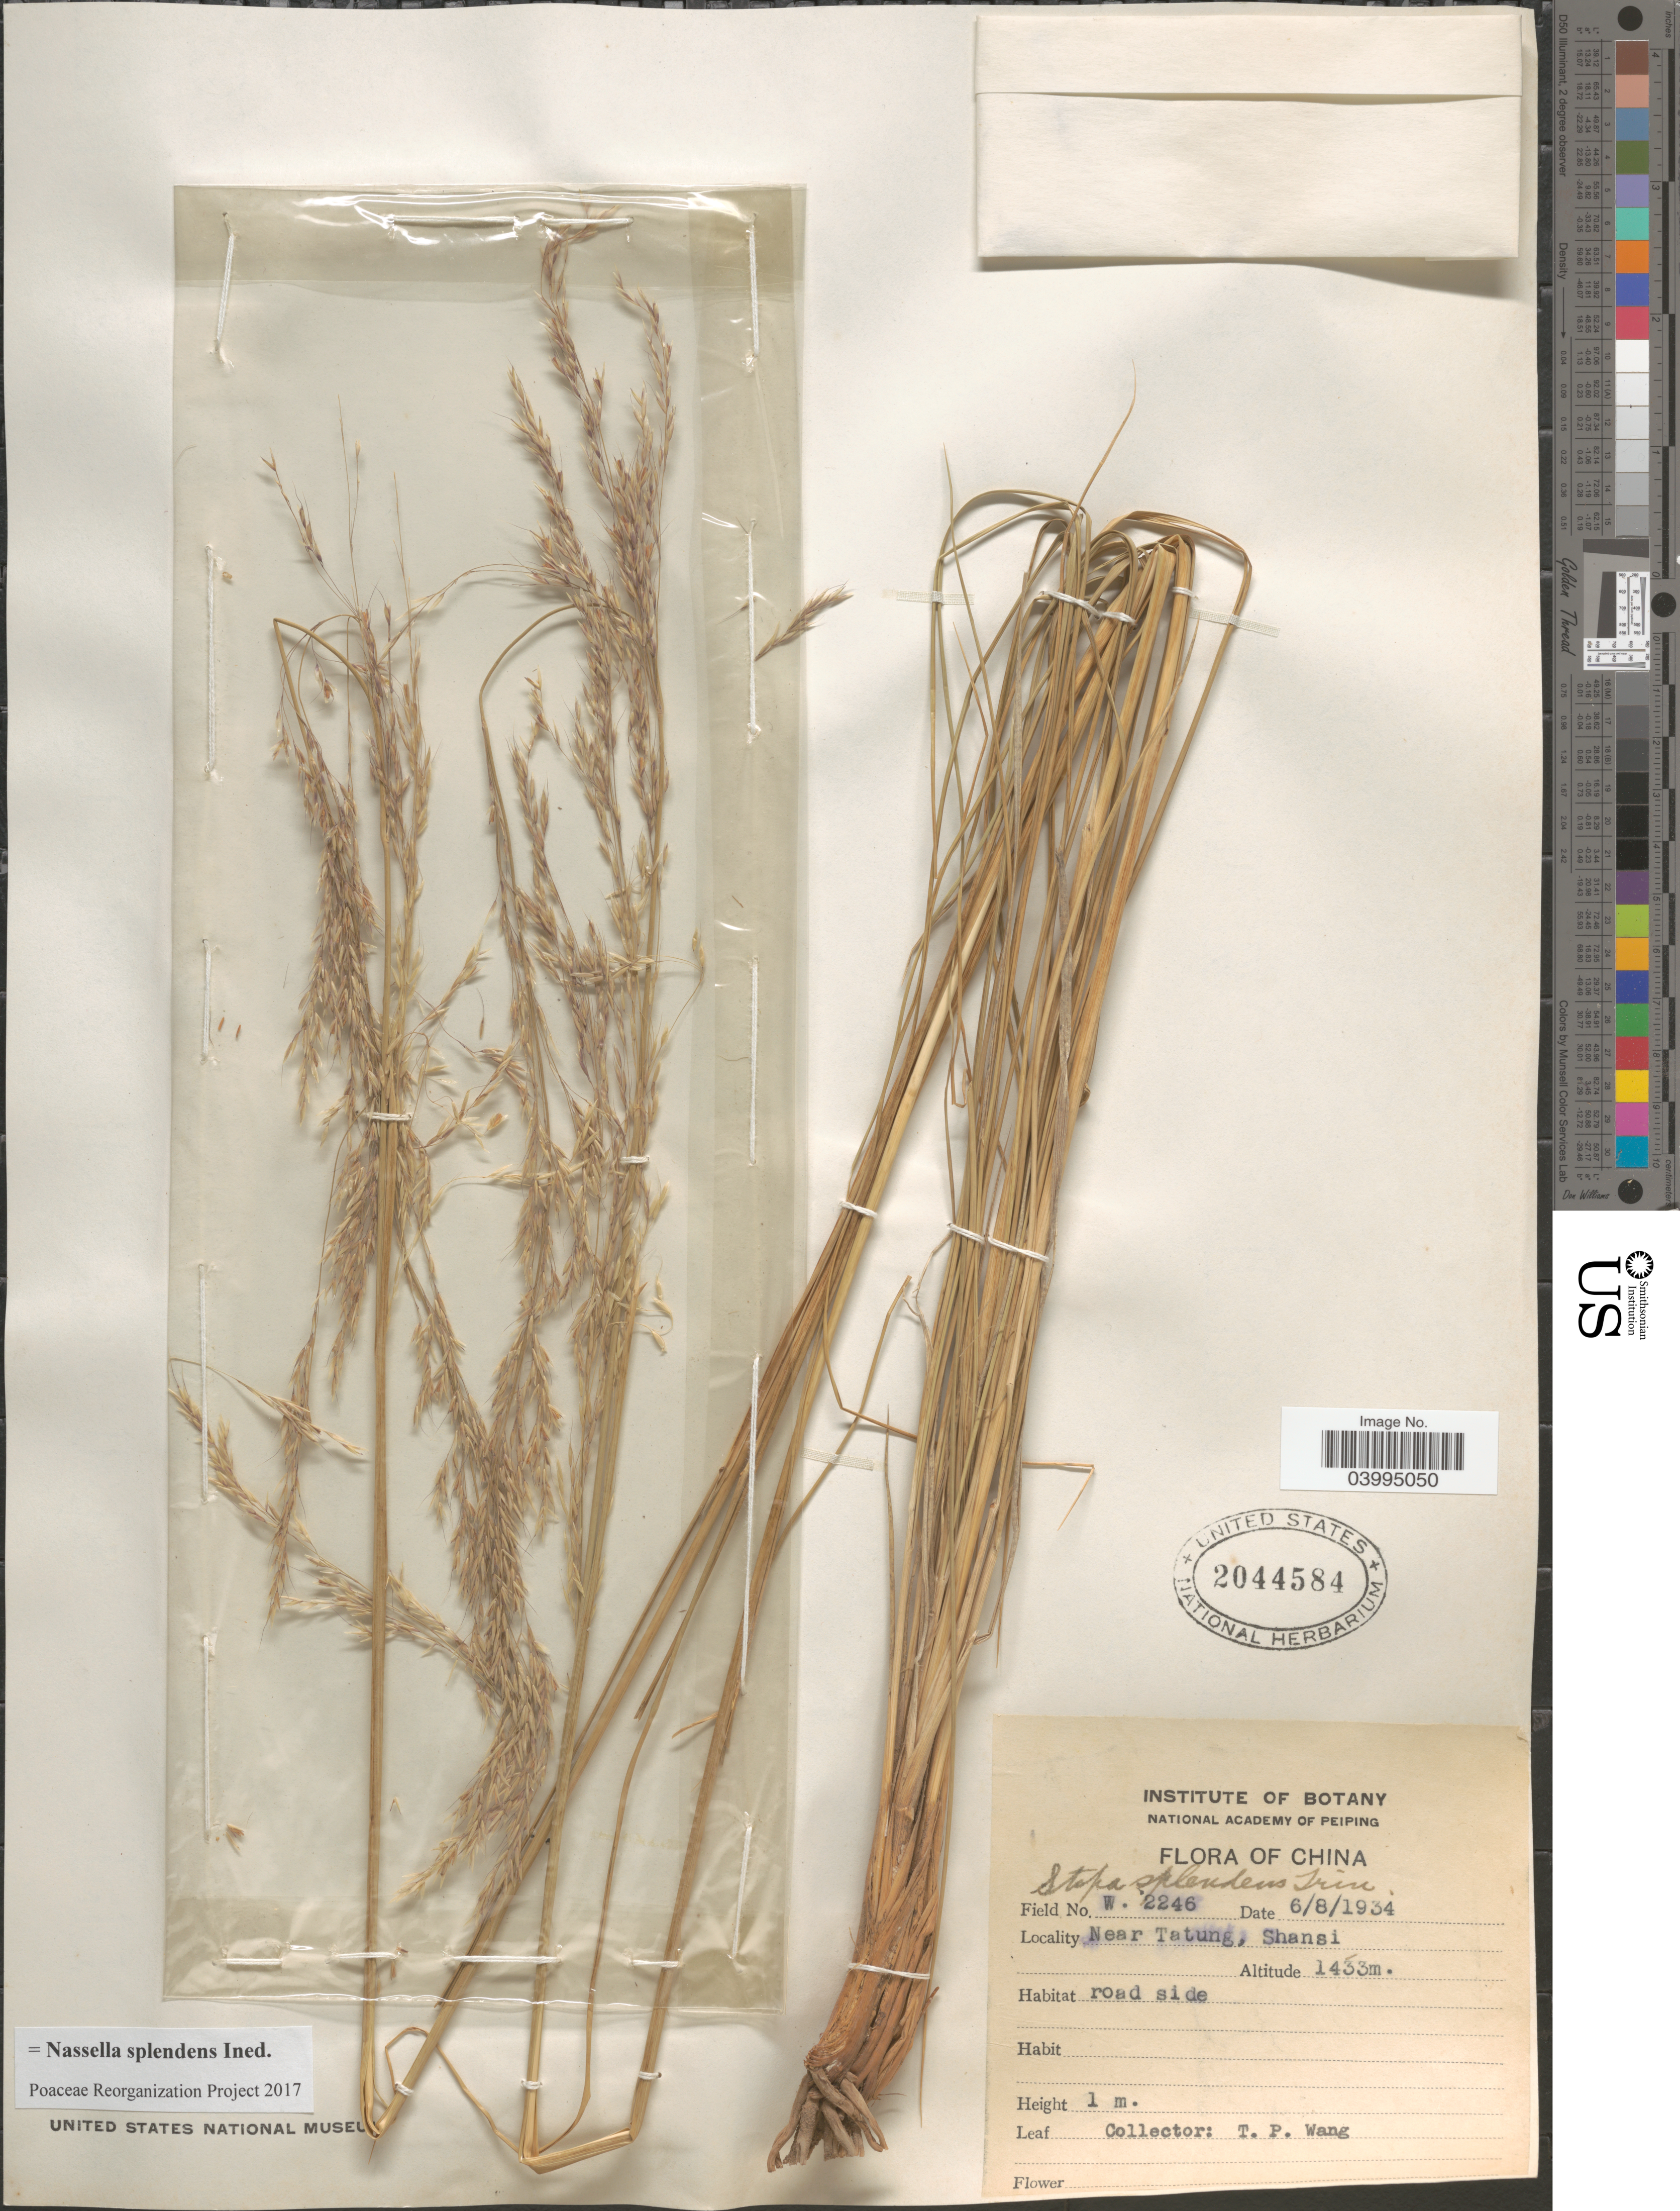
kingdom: Plantae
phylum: Tracheophyta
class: Liliopsida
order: Poales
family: Poaceae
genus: Neotrinia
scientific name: Neotrinia splendens (Trin.) M. Nobis, P.D. Gudkova & A. Nowak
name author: (Trin.)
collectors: T. Wang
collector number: W. 2246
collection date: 1934-08-06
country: China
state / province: Shanxi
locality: Near Tatung, Shansi.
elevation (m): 1433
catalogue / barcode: US 2044584